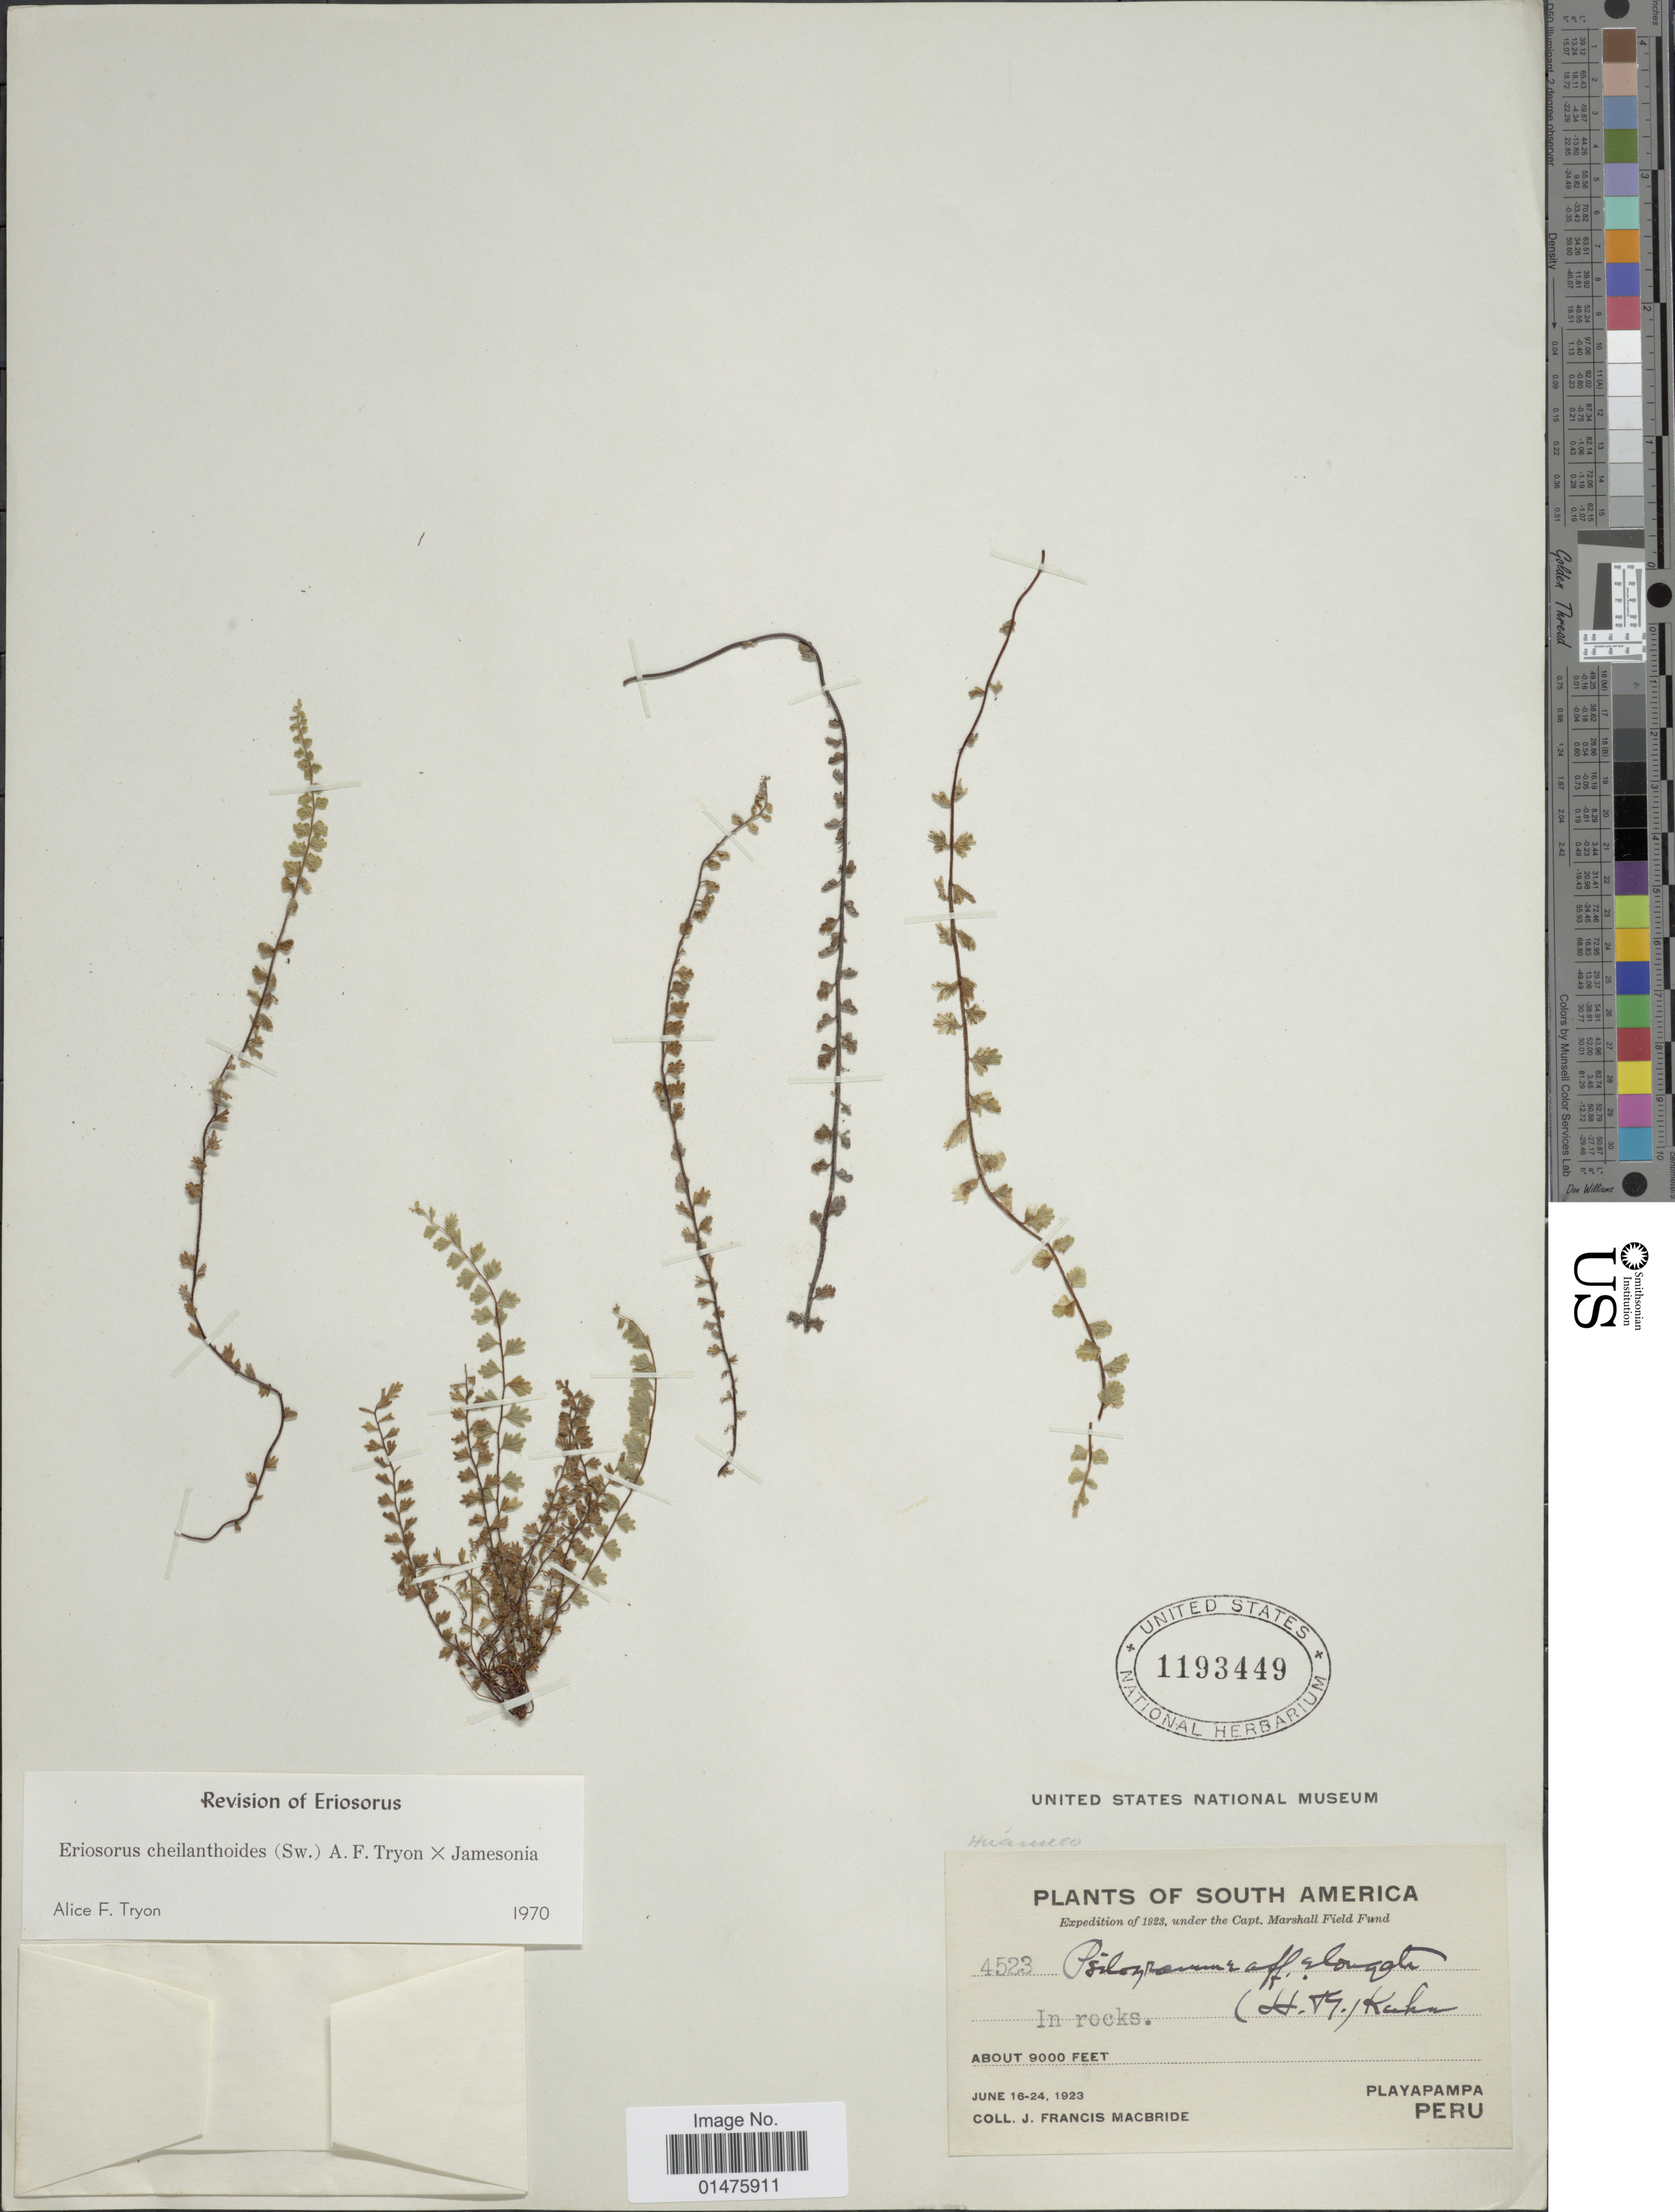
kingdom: Plantae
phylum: Tracheophyta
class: Polypodiopsida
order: Polypodiales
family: Pteridaceae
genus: Jamesonia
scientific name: Jamesonia cheilanthoides x J. jamesonia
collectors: J. F. Macbride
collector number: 4523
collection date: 1923-06-16/1923-06-24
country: Peru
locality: In rocks, Playapampa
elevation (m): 2743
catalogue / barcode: US 1193449